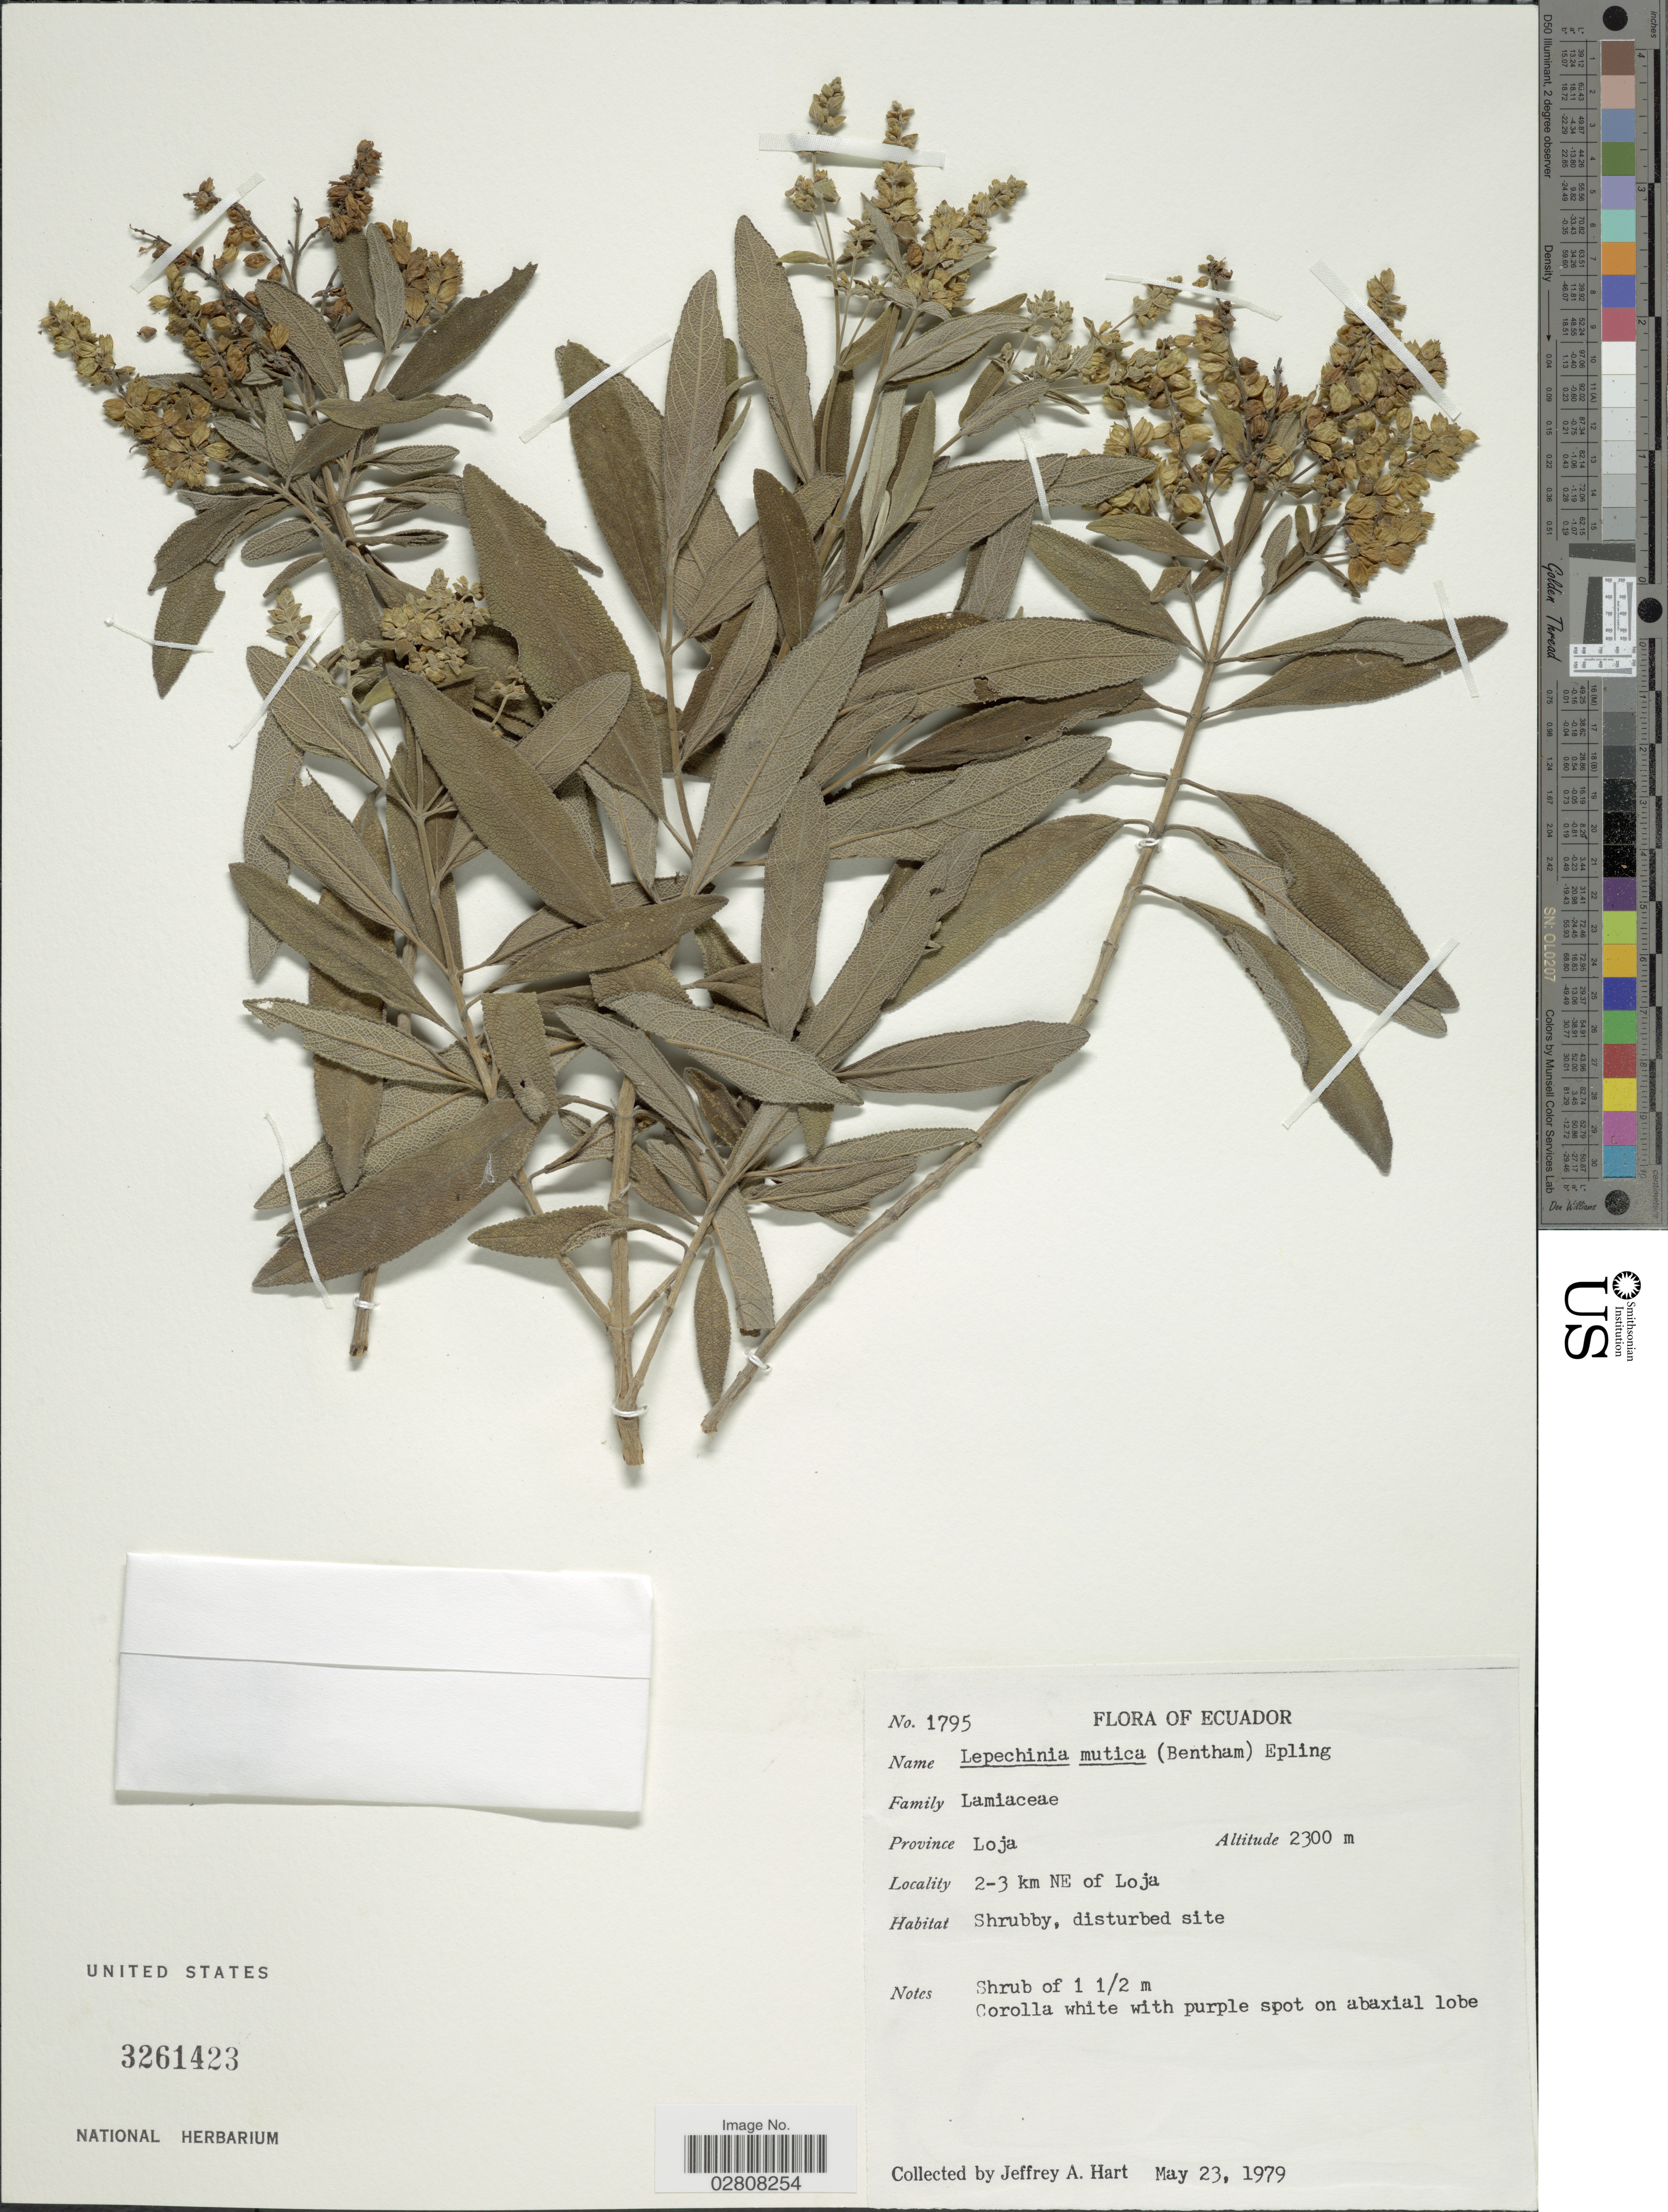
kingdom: Plantae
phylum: Tracheophyta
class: Magnoliopsida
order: Lamiales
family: Lamiaceae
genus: Lepechinia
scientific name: Lepechinia mutica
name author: (Benth.) Epling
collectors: J. A. Hart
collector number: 1795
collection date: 1979-05-23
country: Ecuador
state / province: Loja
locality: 2-3 km NE of Loja.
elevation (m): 2300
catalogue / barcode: US 3261423